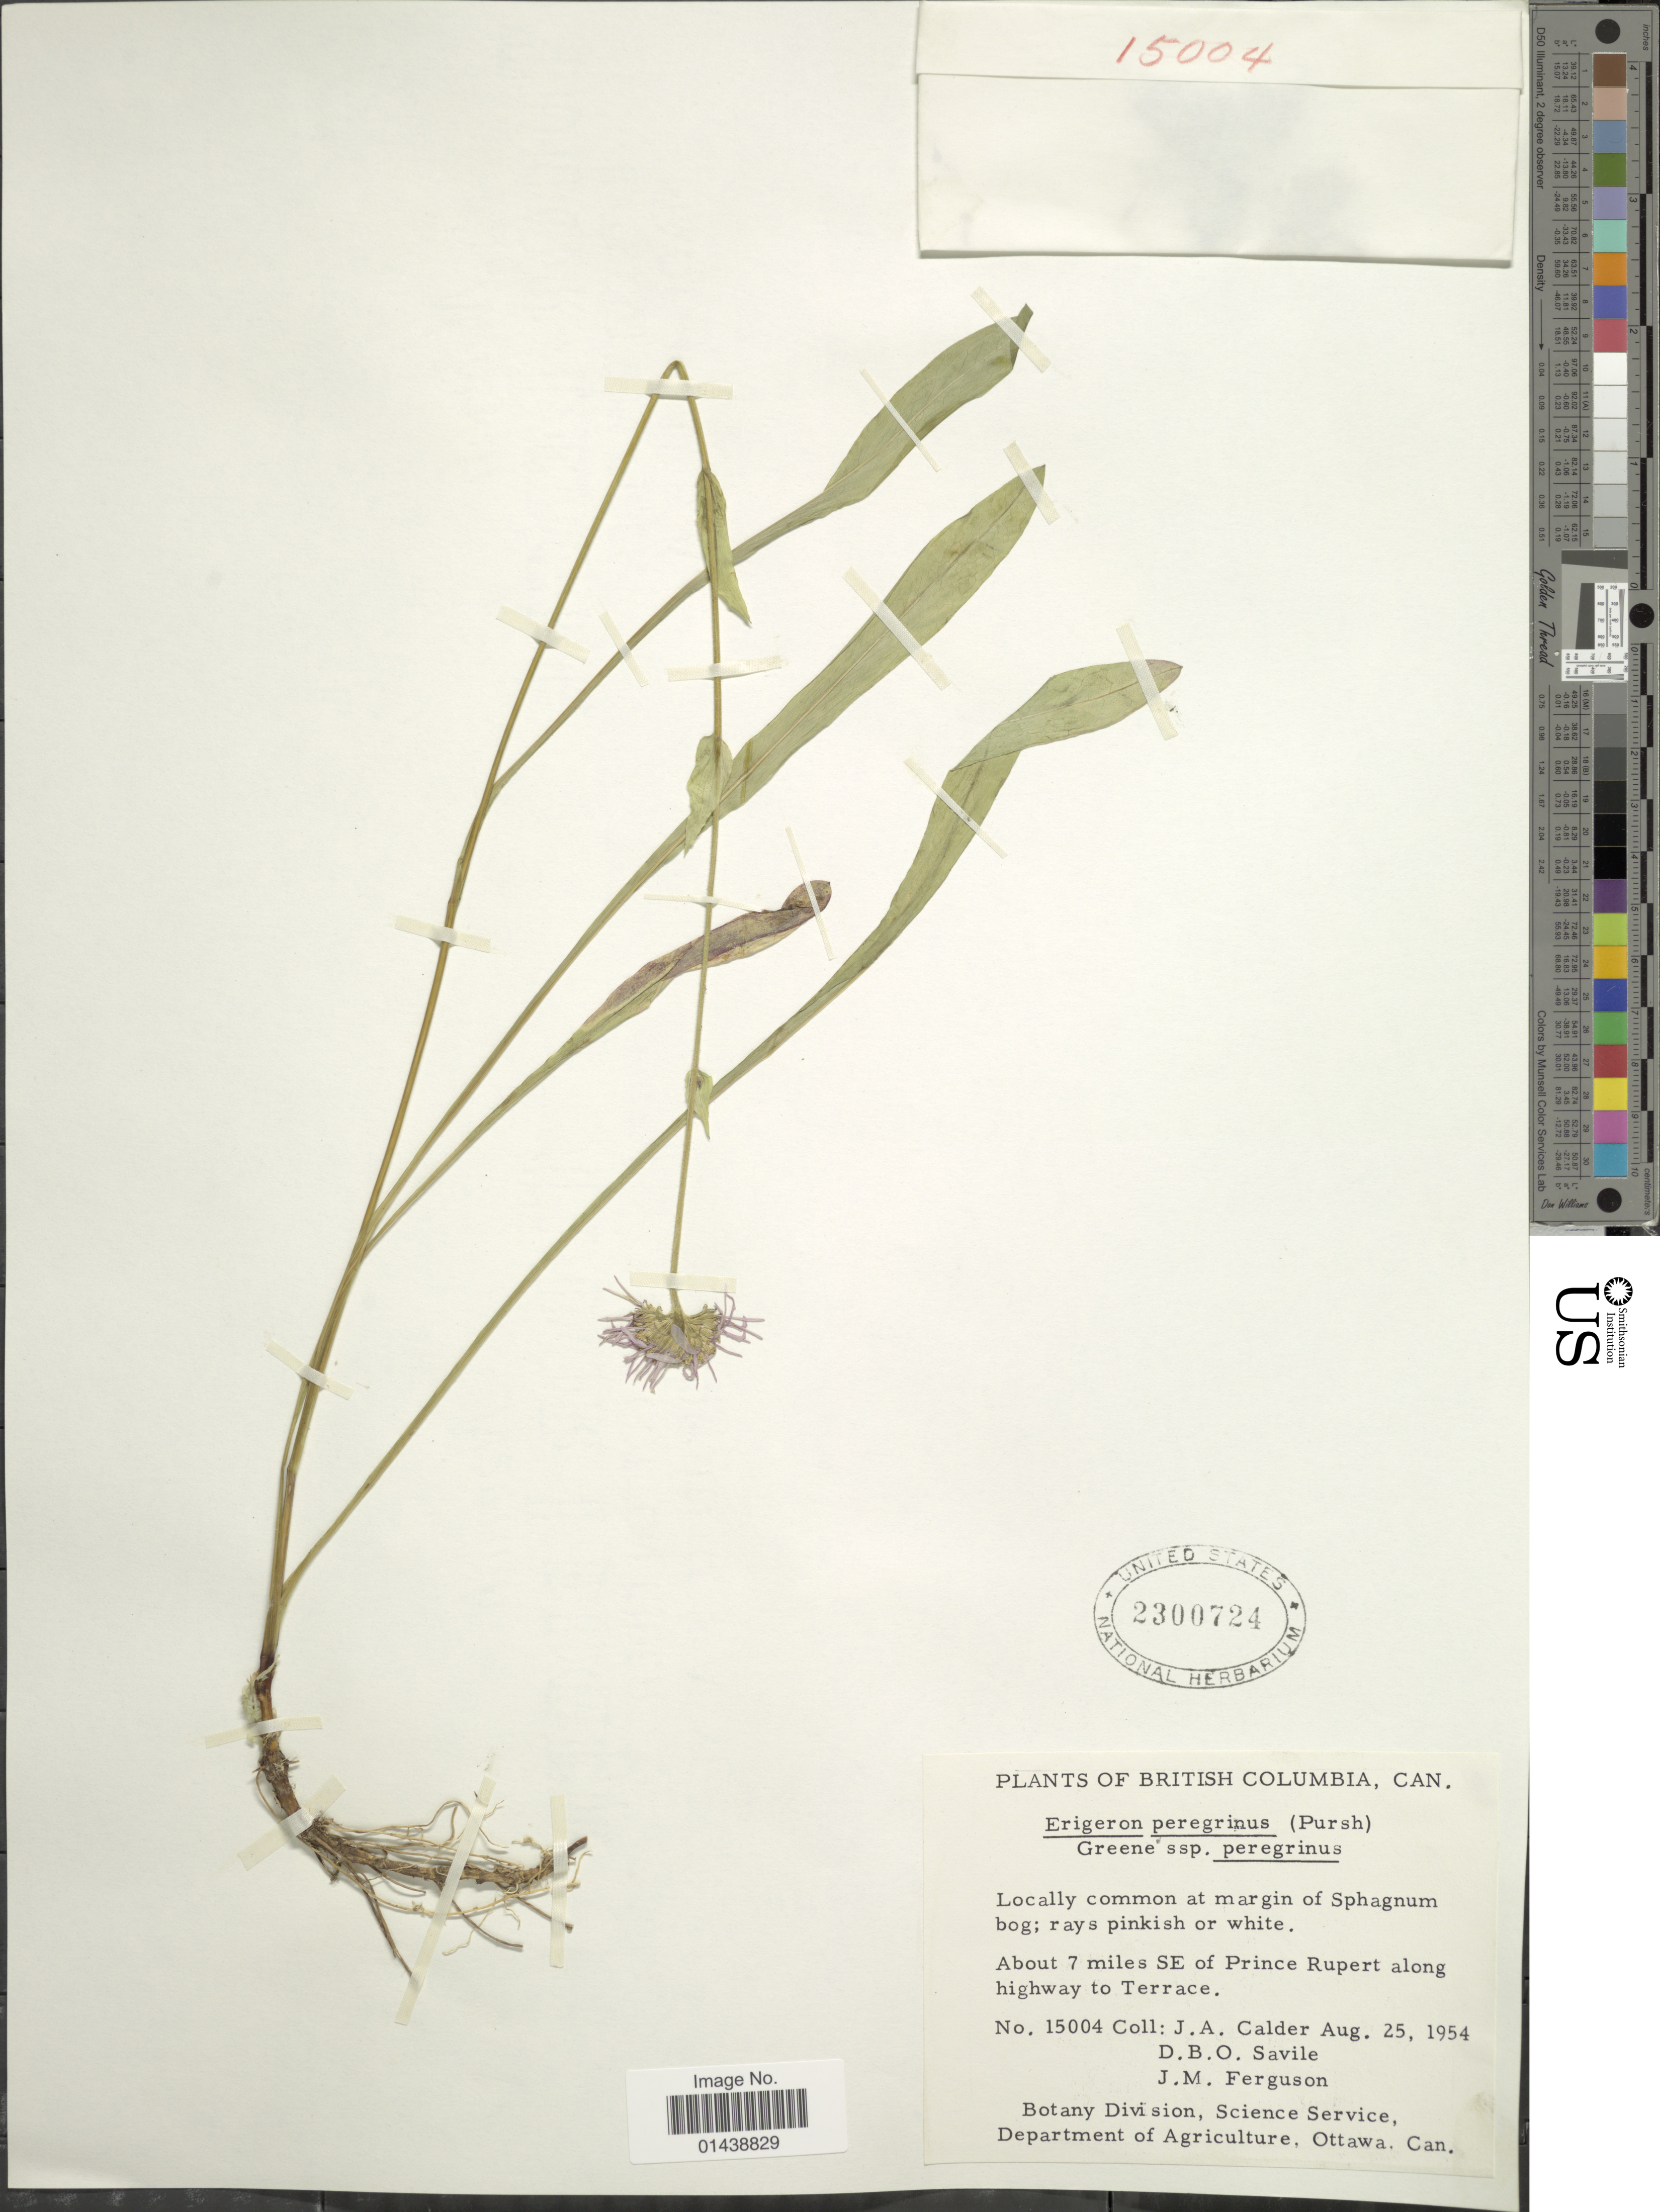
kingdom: Plantae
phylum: Tracheophyta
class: Magnoliopsida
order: Asterales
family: Asteraceae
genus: Erigeron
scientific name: Erigeron peregrinus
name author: (Banks ex Pursh) Greene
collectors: J. A. Calder, D. Savile & J. M. Ferguson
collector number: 15004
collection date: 1954-08-25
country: Canada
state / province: British Columbia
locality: About 7 miles SE of Prince Rupert along highway to Terrace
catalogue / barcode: US 2300724